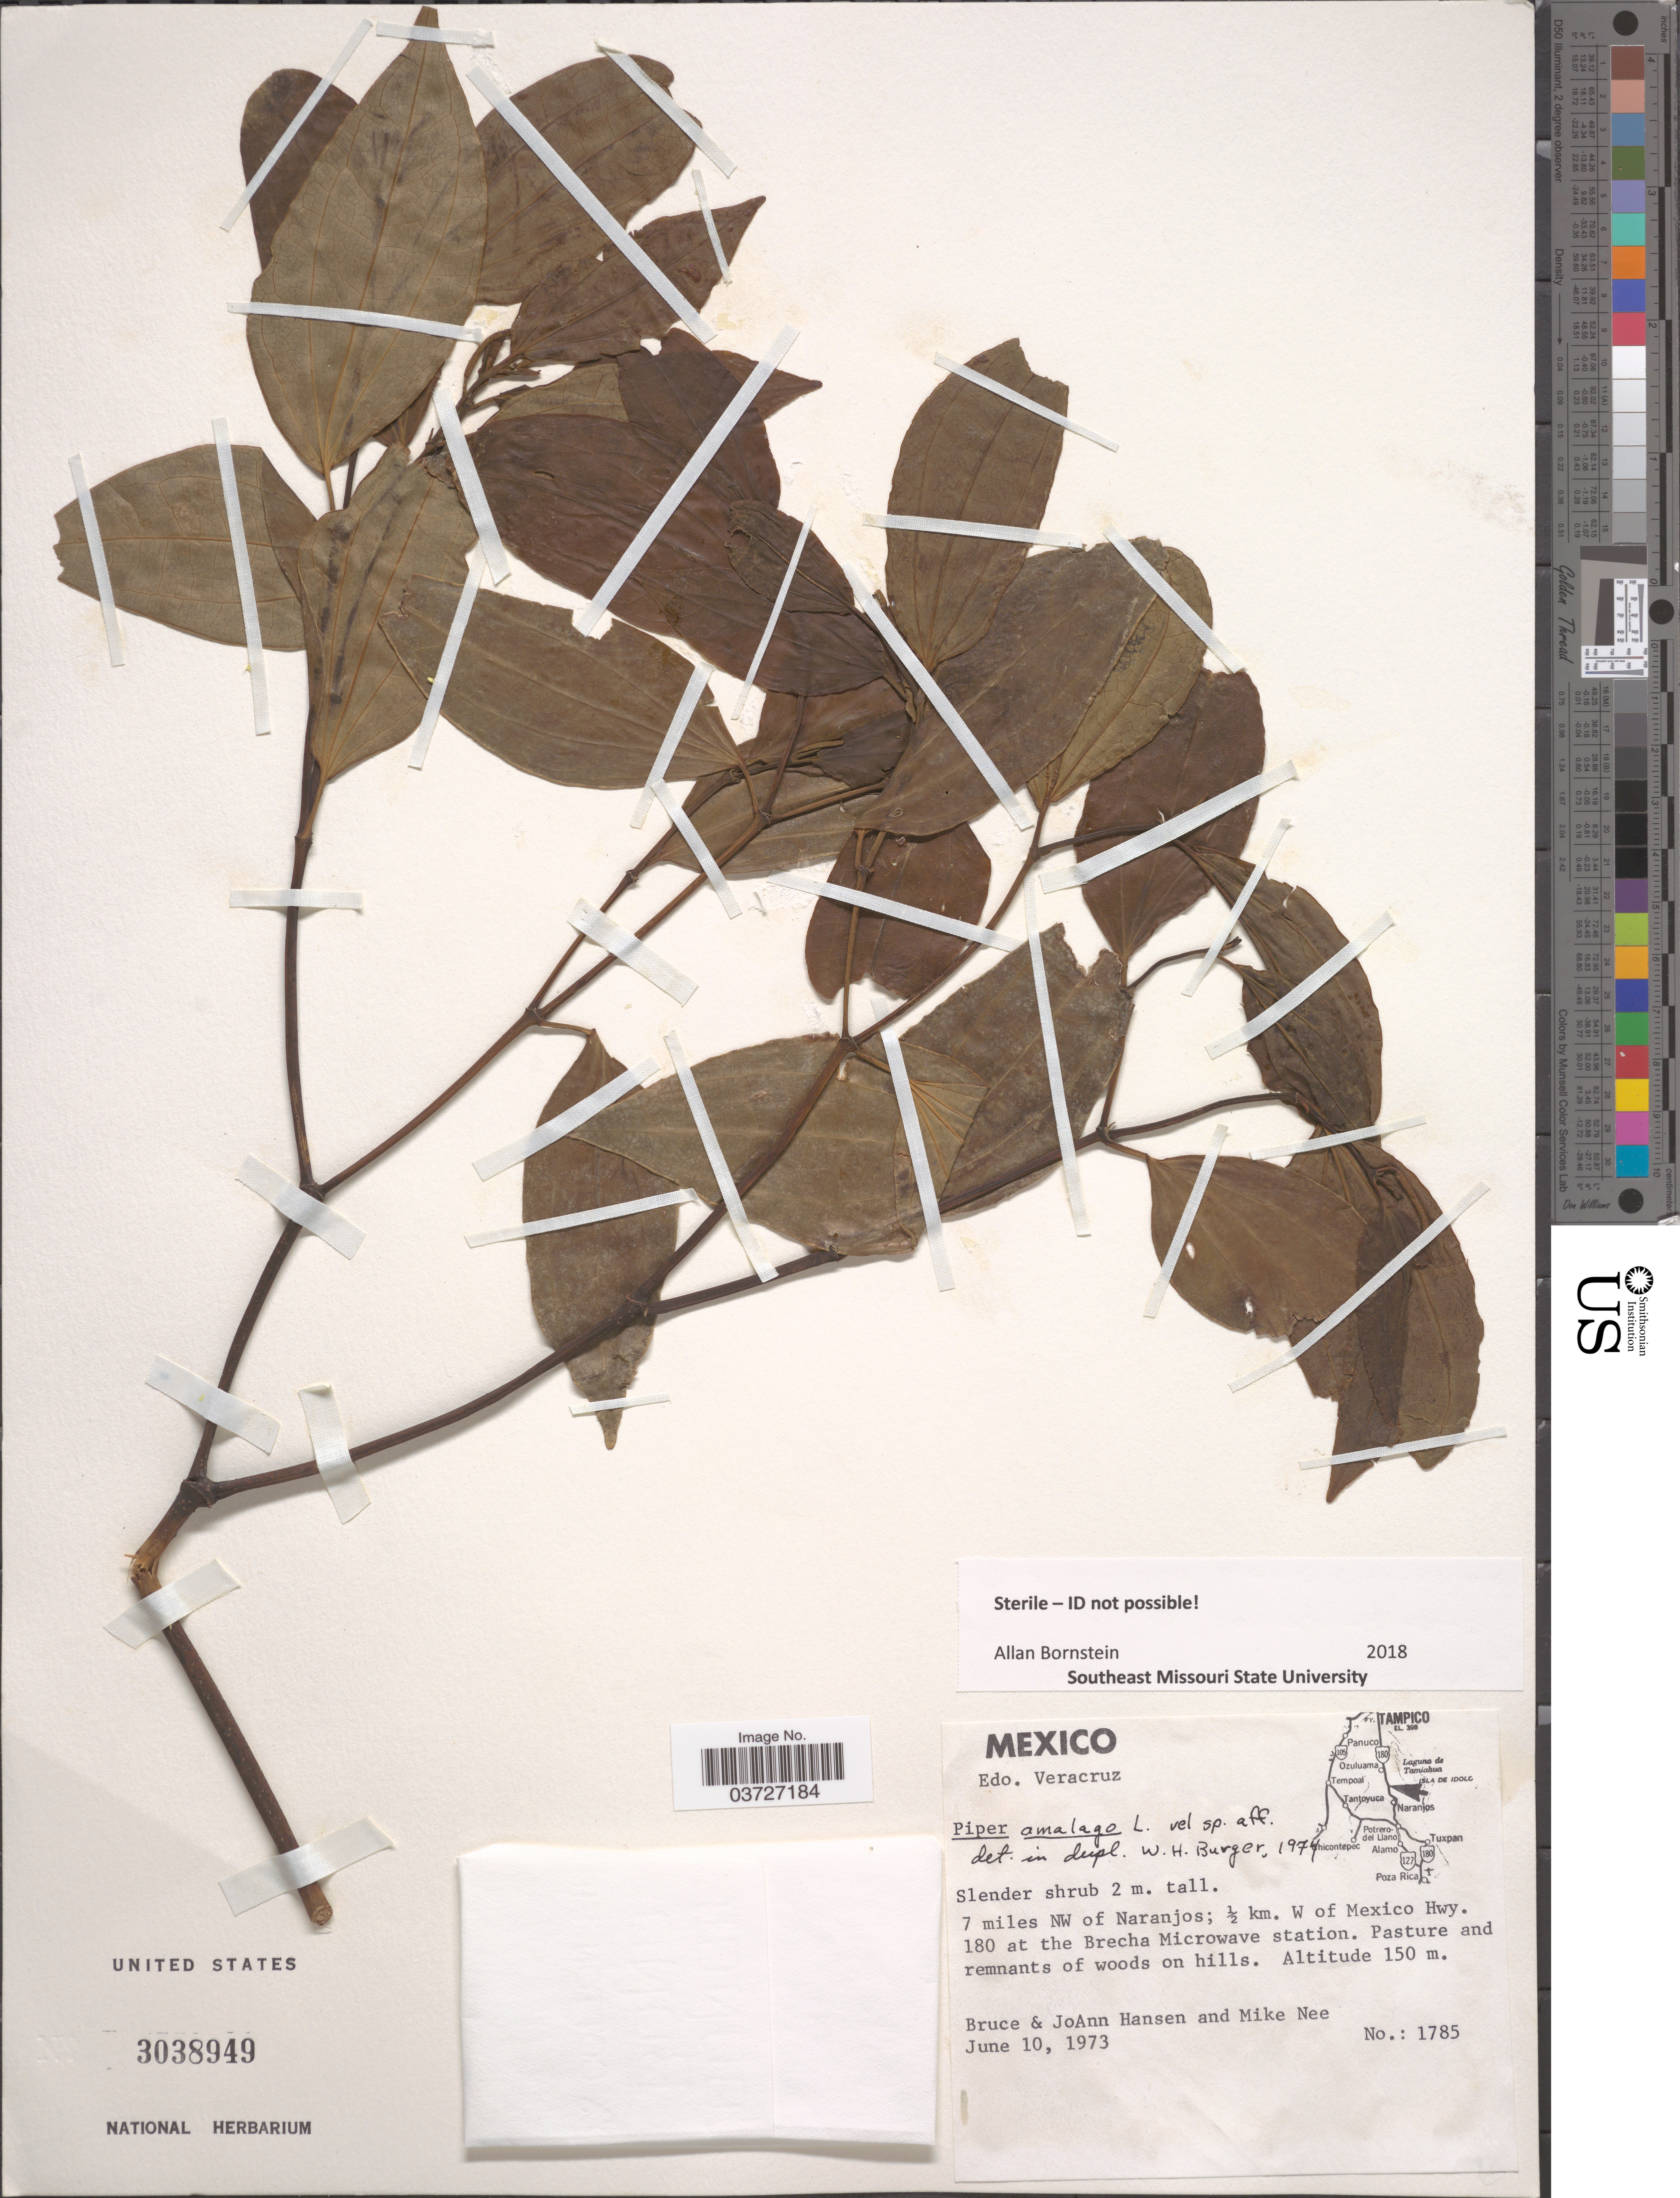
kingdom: Plantae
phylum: Tracheophyta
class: Magnoliopsida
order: Piperales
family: Piperaceae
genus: Piper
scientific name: Piper sp.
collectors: B. Hansen, J. Hansen & M. Nee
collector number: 1785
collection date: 1973-06-10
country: Mexico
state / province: Veracruz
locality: Veracruz. 7 miles NW of Naranjos; ½ km. W of Mexico Hwy. 180 at the Brecha Microwave station.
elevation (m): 150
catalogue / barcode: US 3038949